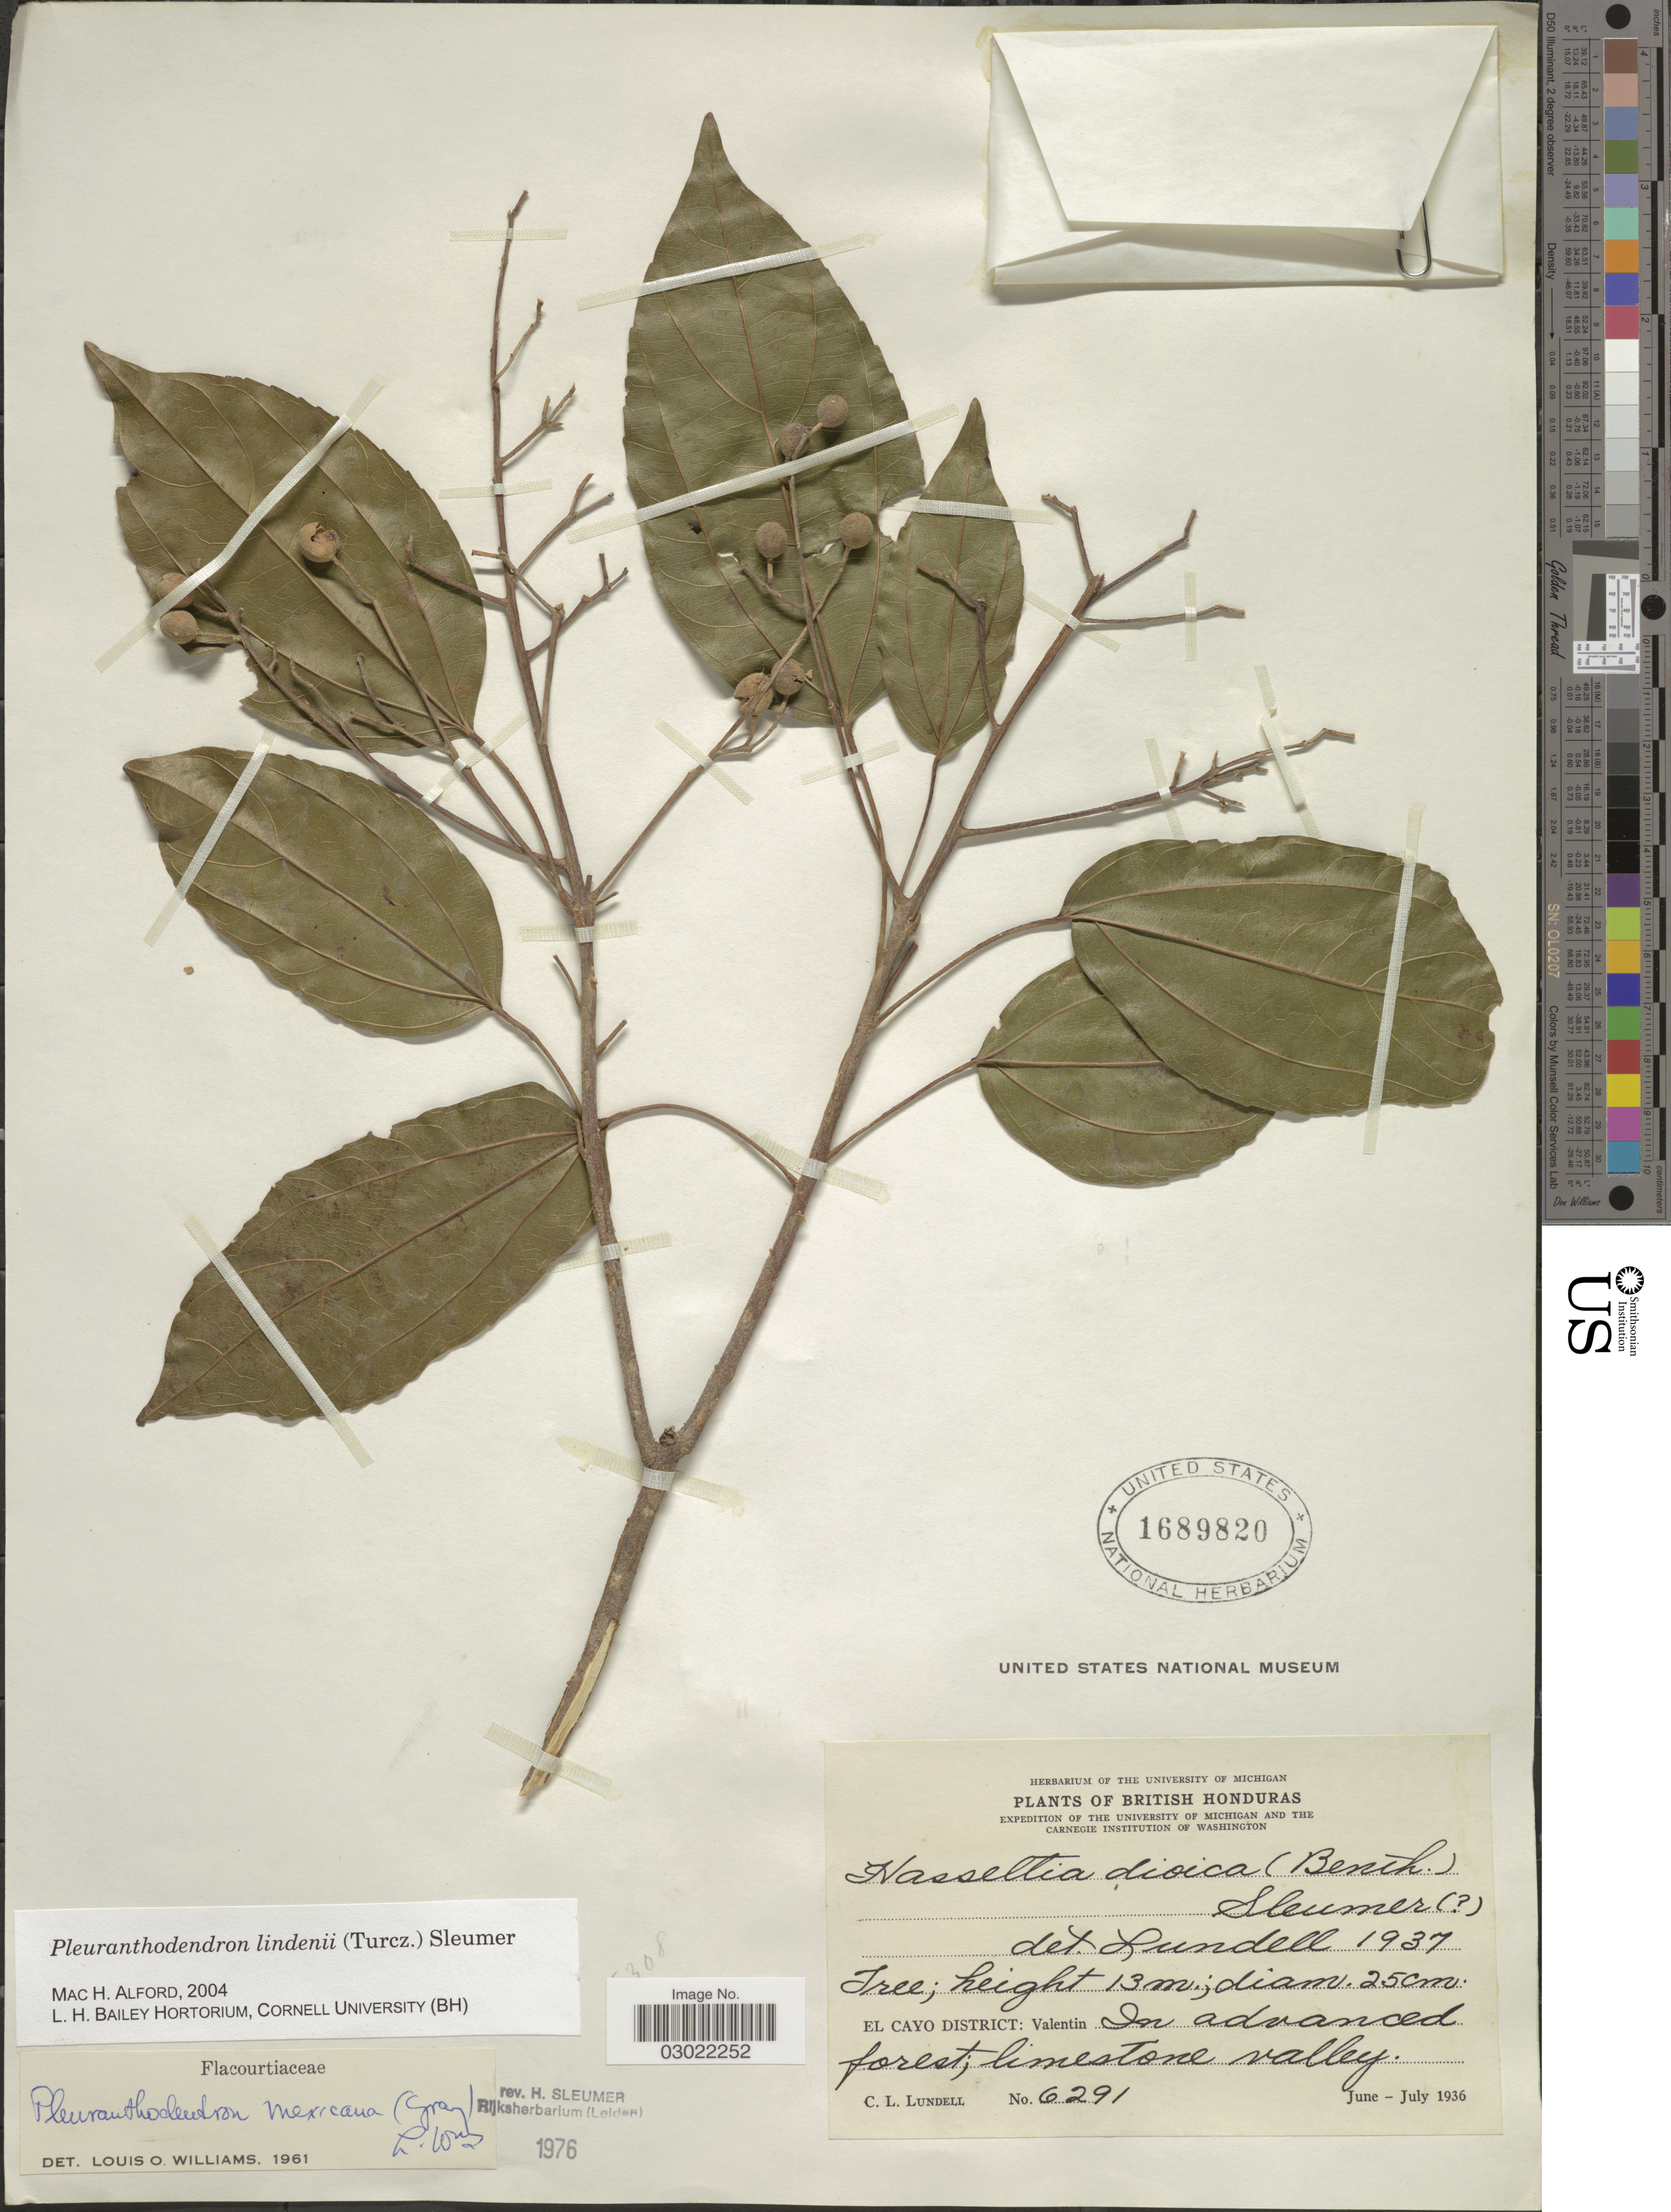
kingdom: Plantae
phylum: Tracheophyta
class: Magnoliopsida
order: Malpighiales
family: Salicaceae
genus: Pleuranthodendron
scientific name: Pleuranthodendron lindenii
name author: (Turcz.) Sleumer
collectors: C. L. Lundell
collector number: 6291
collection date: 1936-06/1936-07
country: Belize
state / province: Cayo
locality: British Honduras. El Cayo District: Valentin.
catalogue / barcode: US 1689820